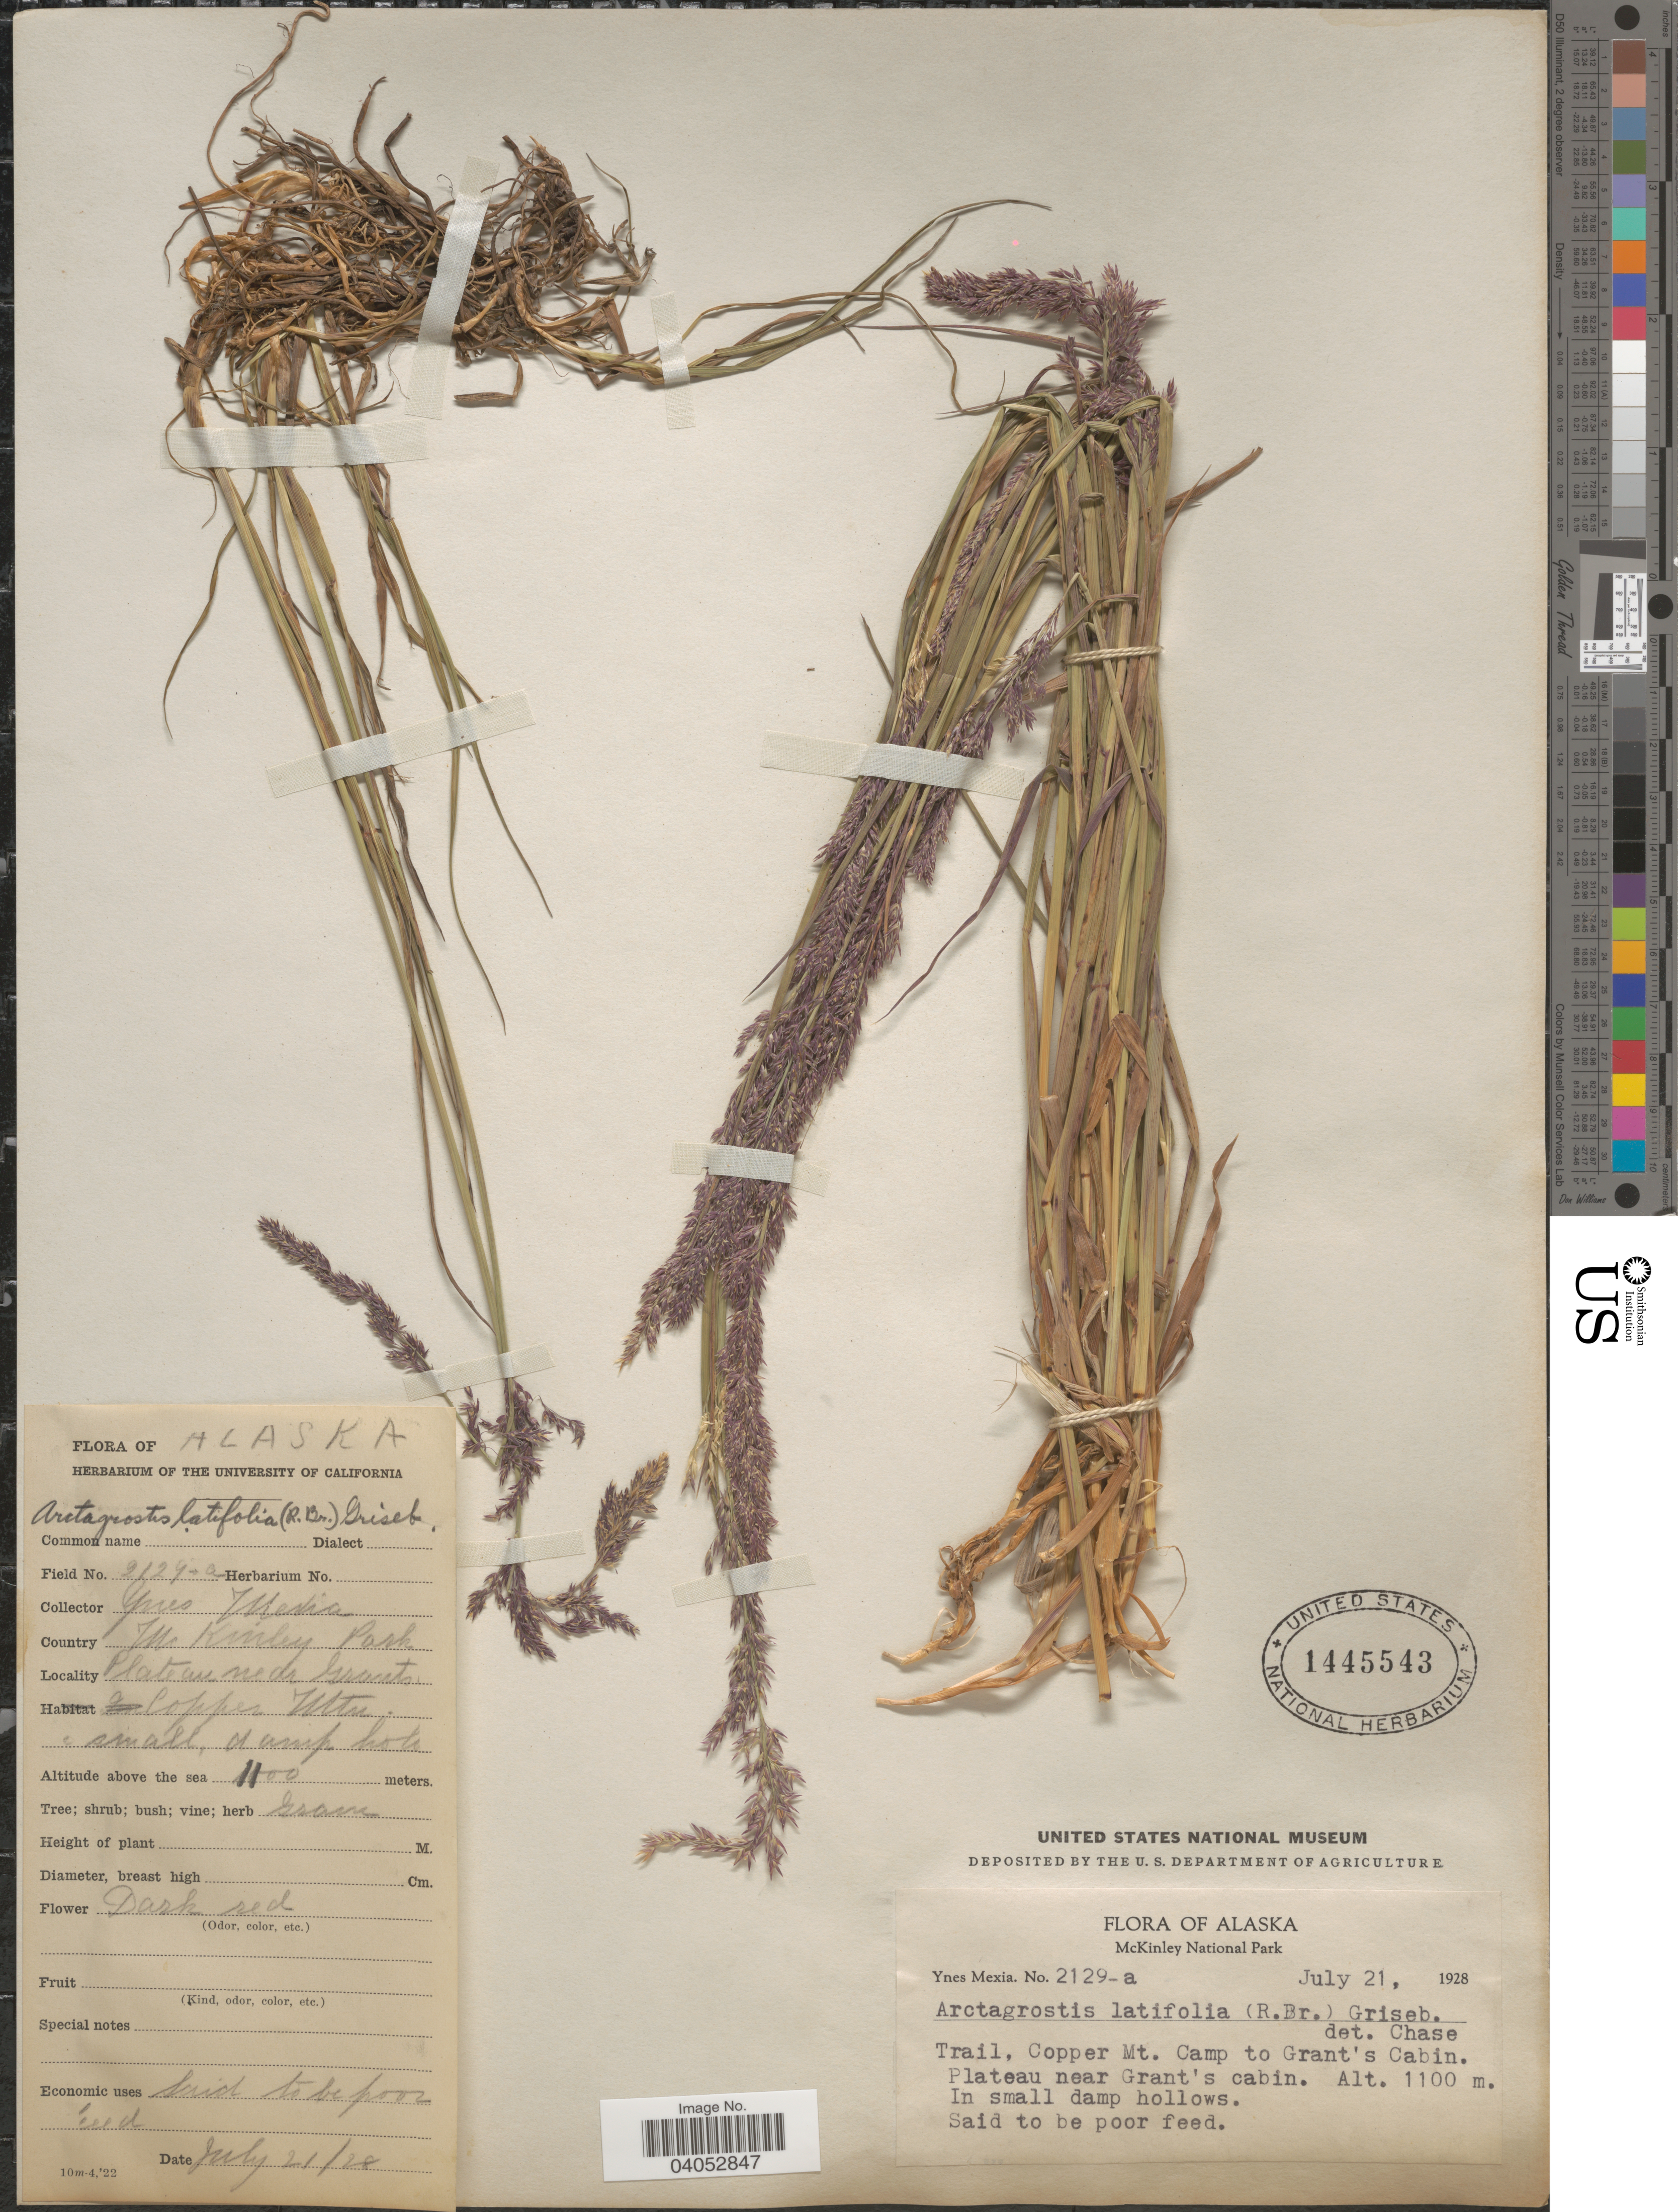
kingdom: Plantae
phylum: Tracheophyta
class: Liliopsida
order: Poales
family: Poaceae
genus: Arctagrostis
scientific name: Arctagrostis latifolia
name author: (R. Br.) Griseb.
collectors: Y. Mexia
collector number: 2129-a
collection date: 1928-07-21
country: United States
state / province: Alaska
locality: Country McKinley Park. McKinley National Park. Trail, Copper Mt. Camp to Grant's Cabin. Plateau near Grant's cabin.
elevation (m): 1100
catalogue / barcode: US 1445543